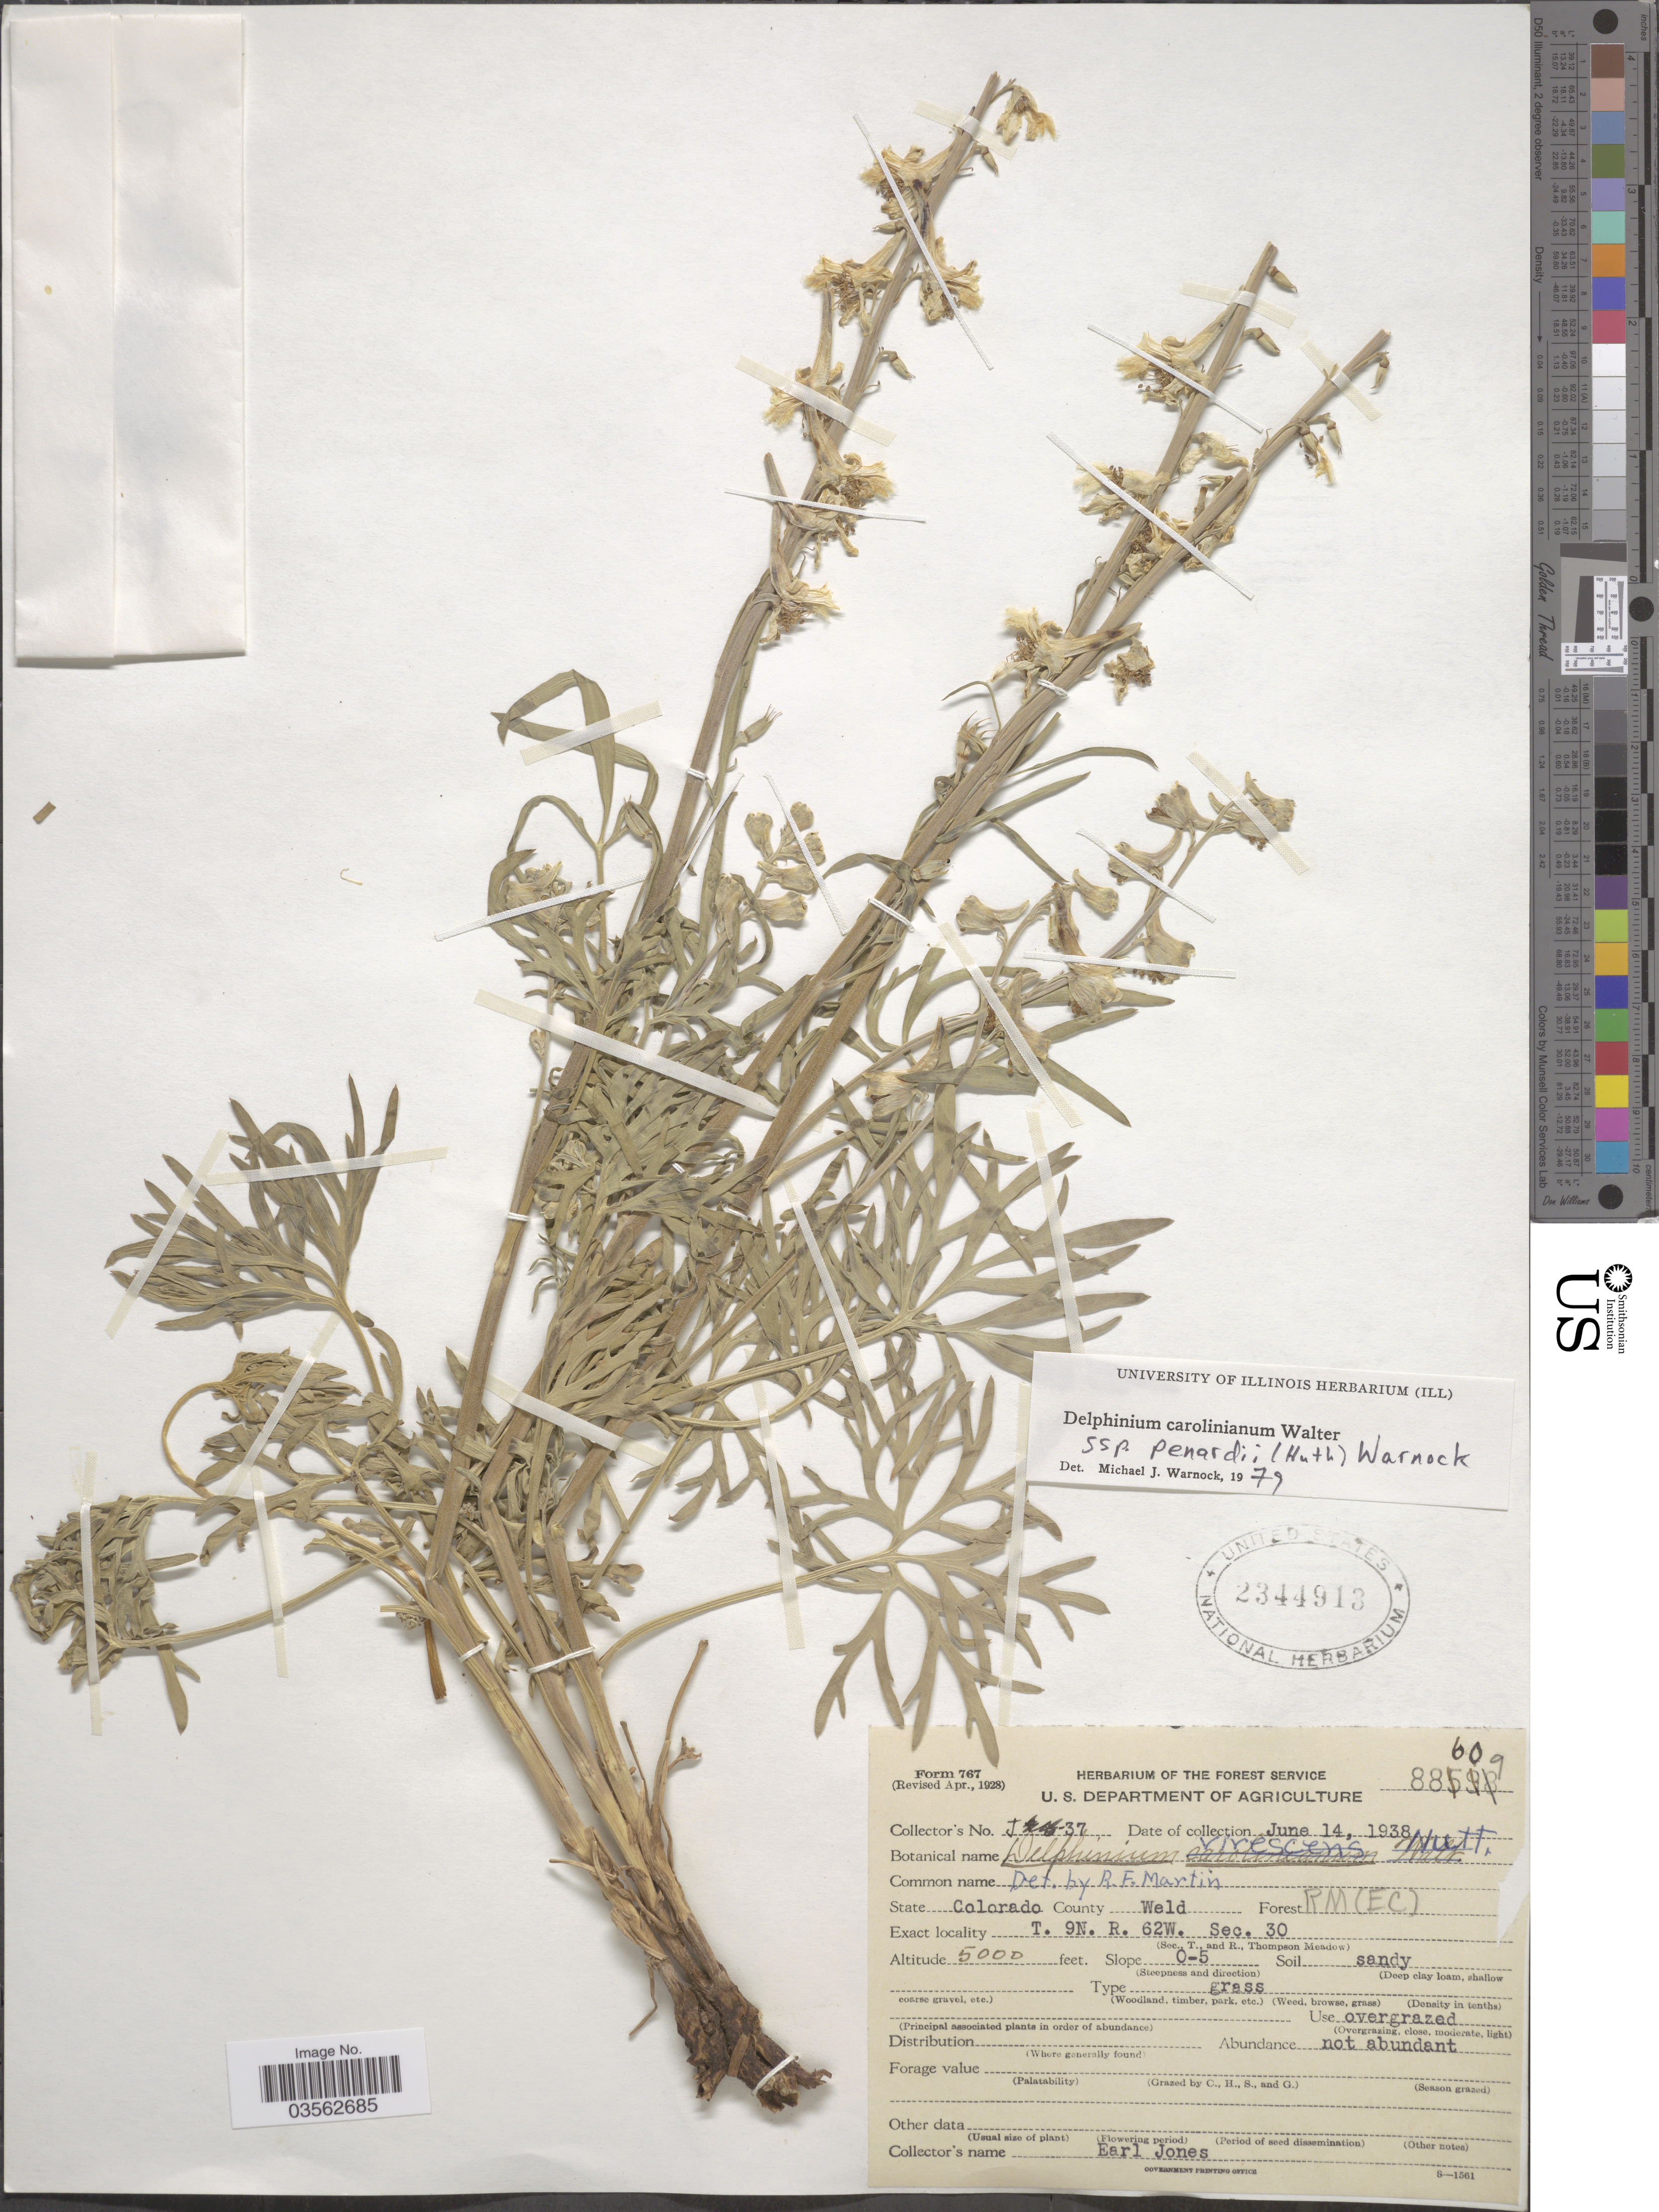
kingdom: Plantae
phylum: Tracheophyta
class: Magnoliopsida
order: Ranunculales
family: Ranunculaceae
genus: Delphinium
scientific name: Delphinium carolinianum subsp. penardii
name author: (Huth) M.J. Warnock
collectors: E. Jones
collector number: J-37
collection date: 1938-06-14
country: United States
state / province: Colorado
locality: County Weld Forest RM (EC). T. 9N. R. 62W. Sec. 30.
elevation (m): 1524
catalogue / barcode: US 2344913